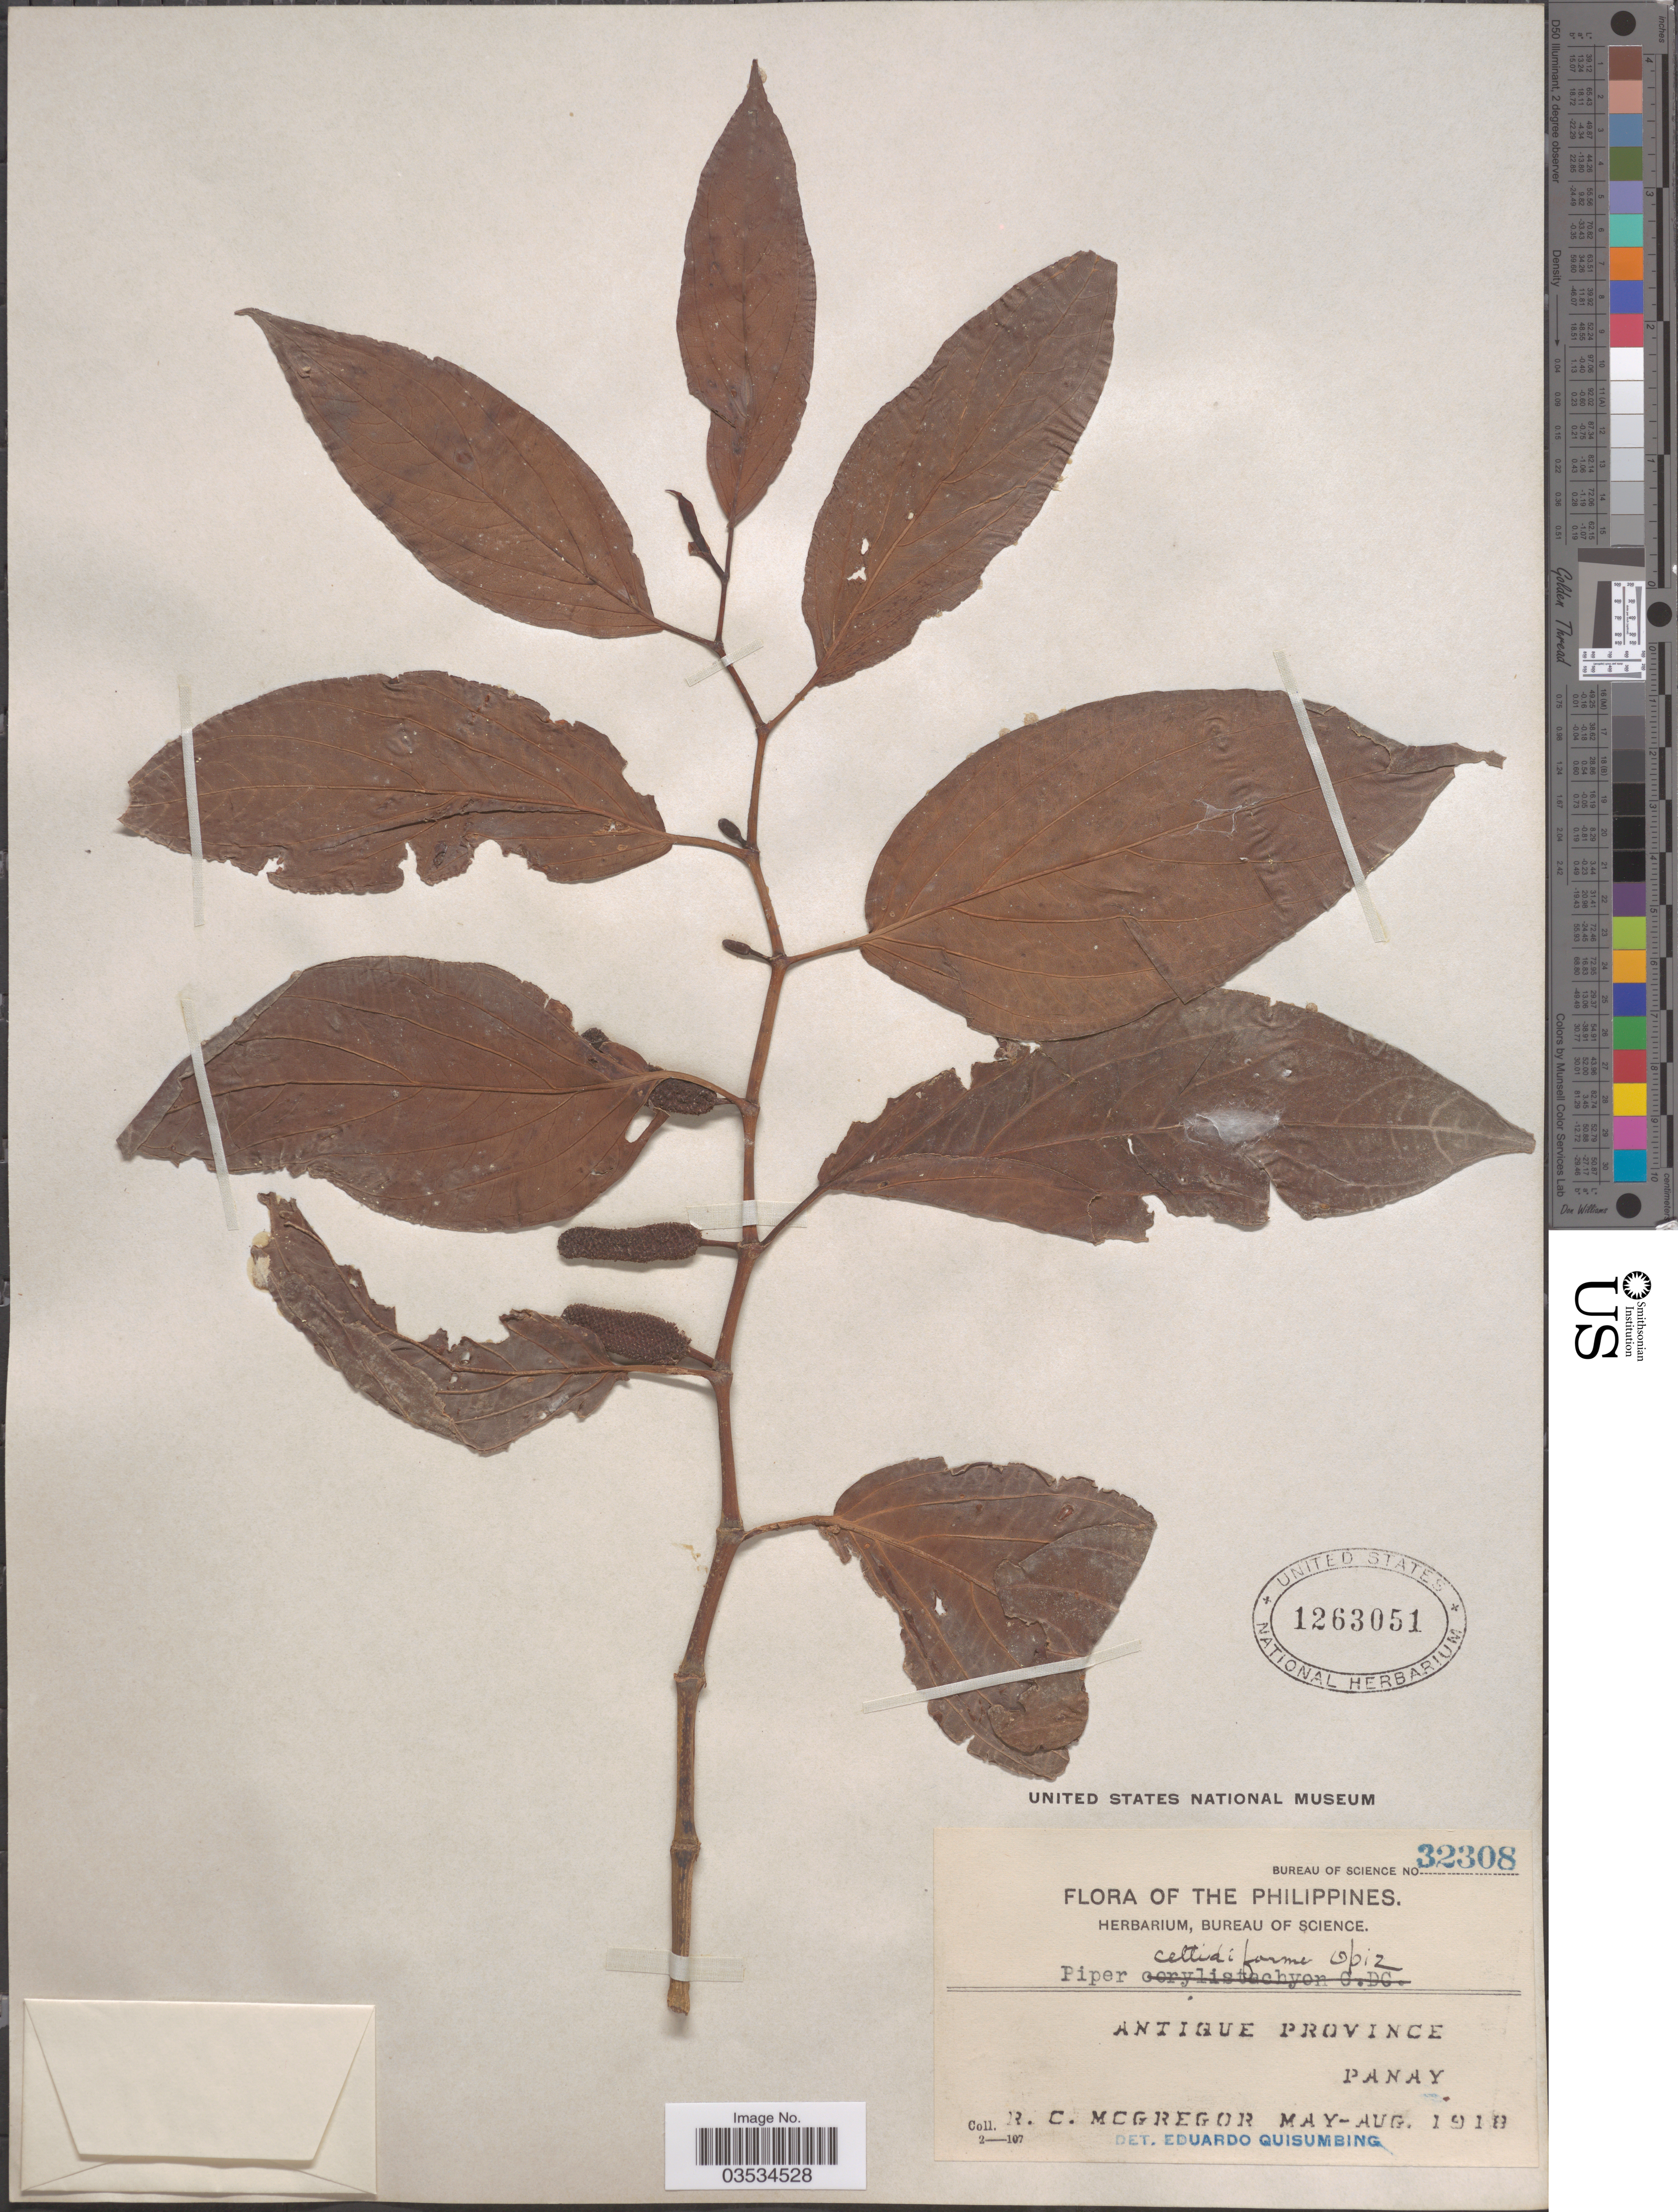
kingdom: Plantae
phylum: Tracheophyta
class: Magnoliopsida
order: Piperales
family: Piperaceae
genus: Piper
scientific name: Piper celtidiforme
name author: Opiz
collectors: R. C. McGregor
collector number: Bureau of Science 32308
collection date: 1918-05/1918-08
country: Philippines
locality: Antique Province. Panay.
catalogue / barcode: US 1263051